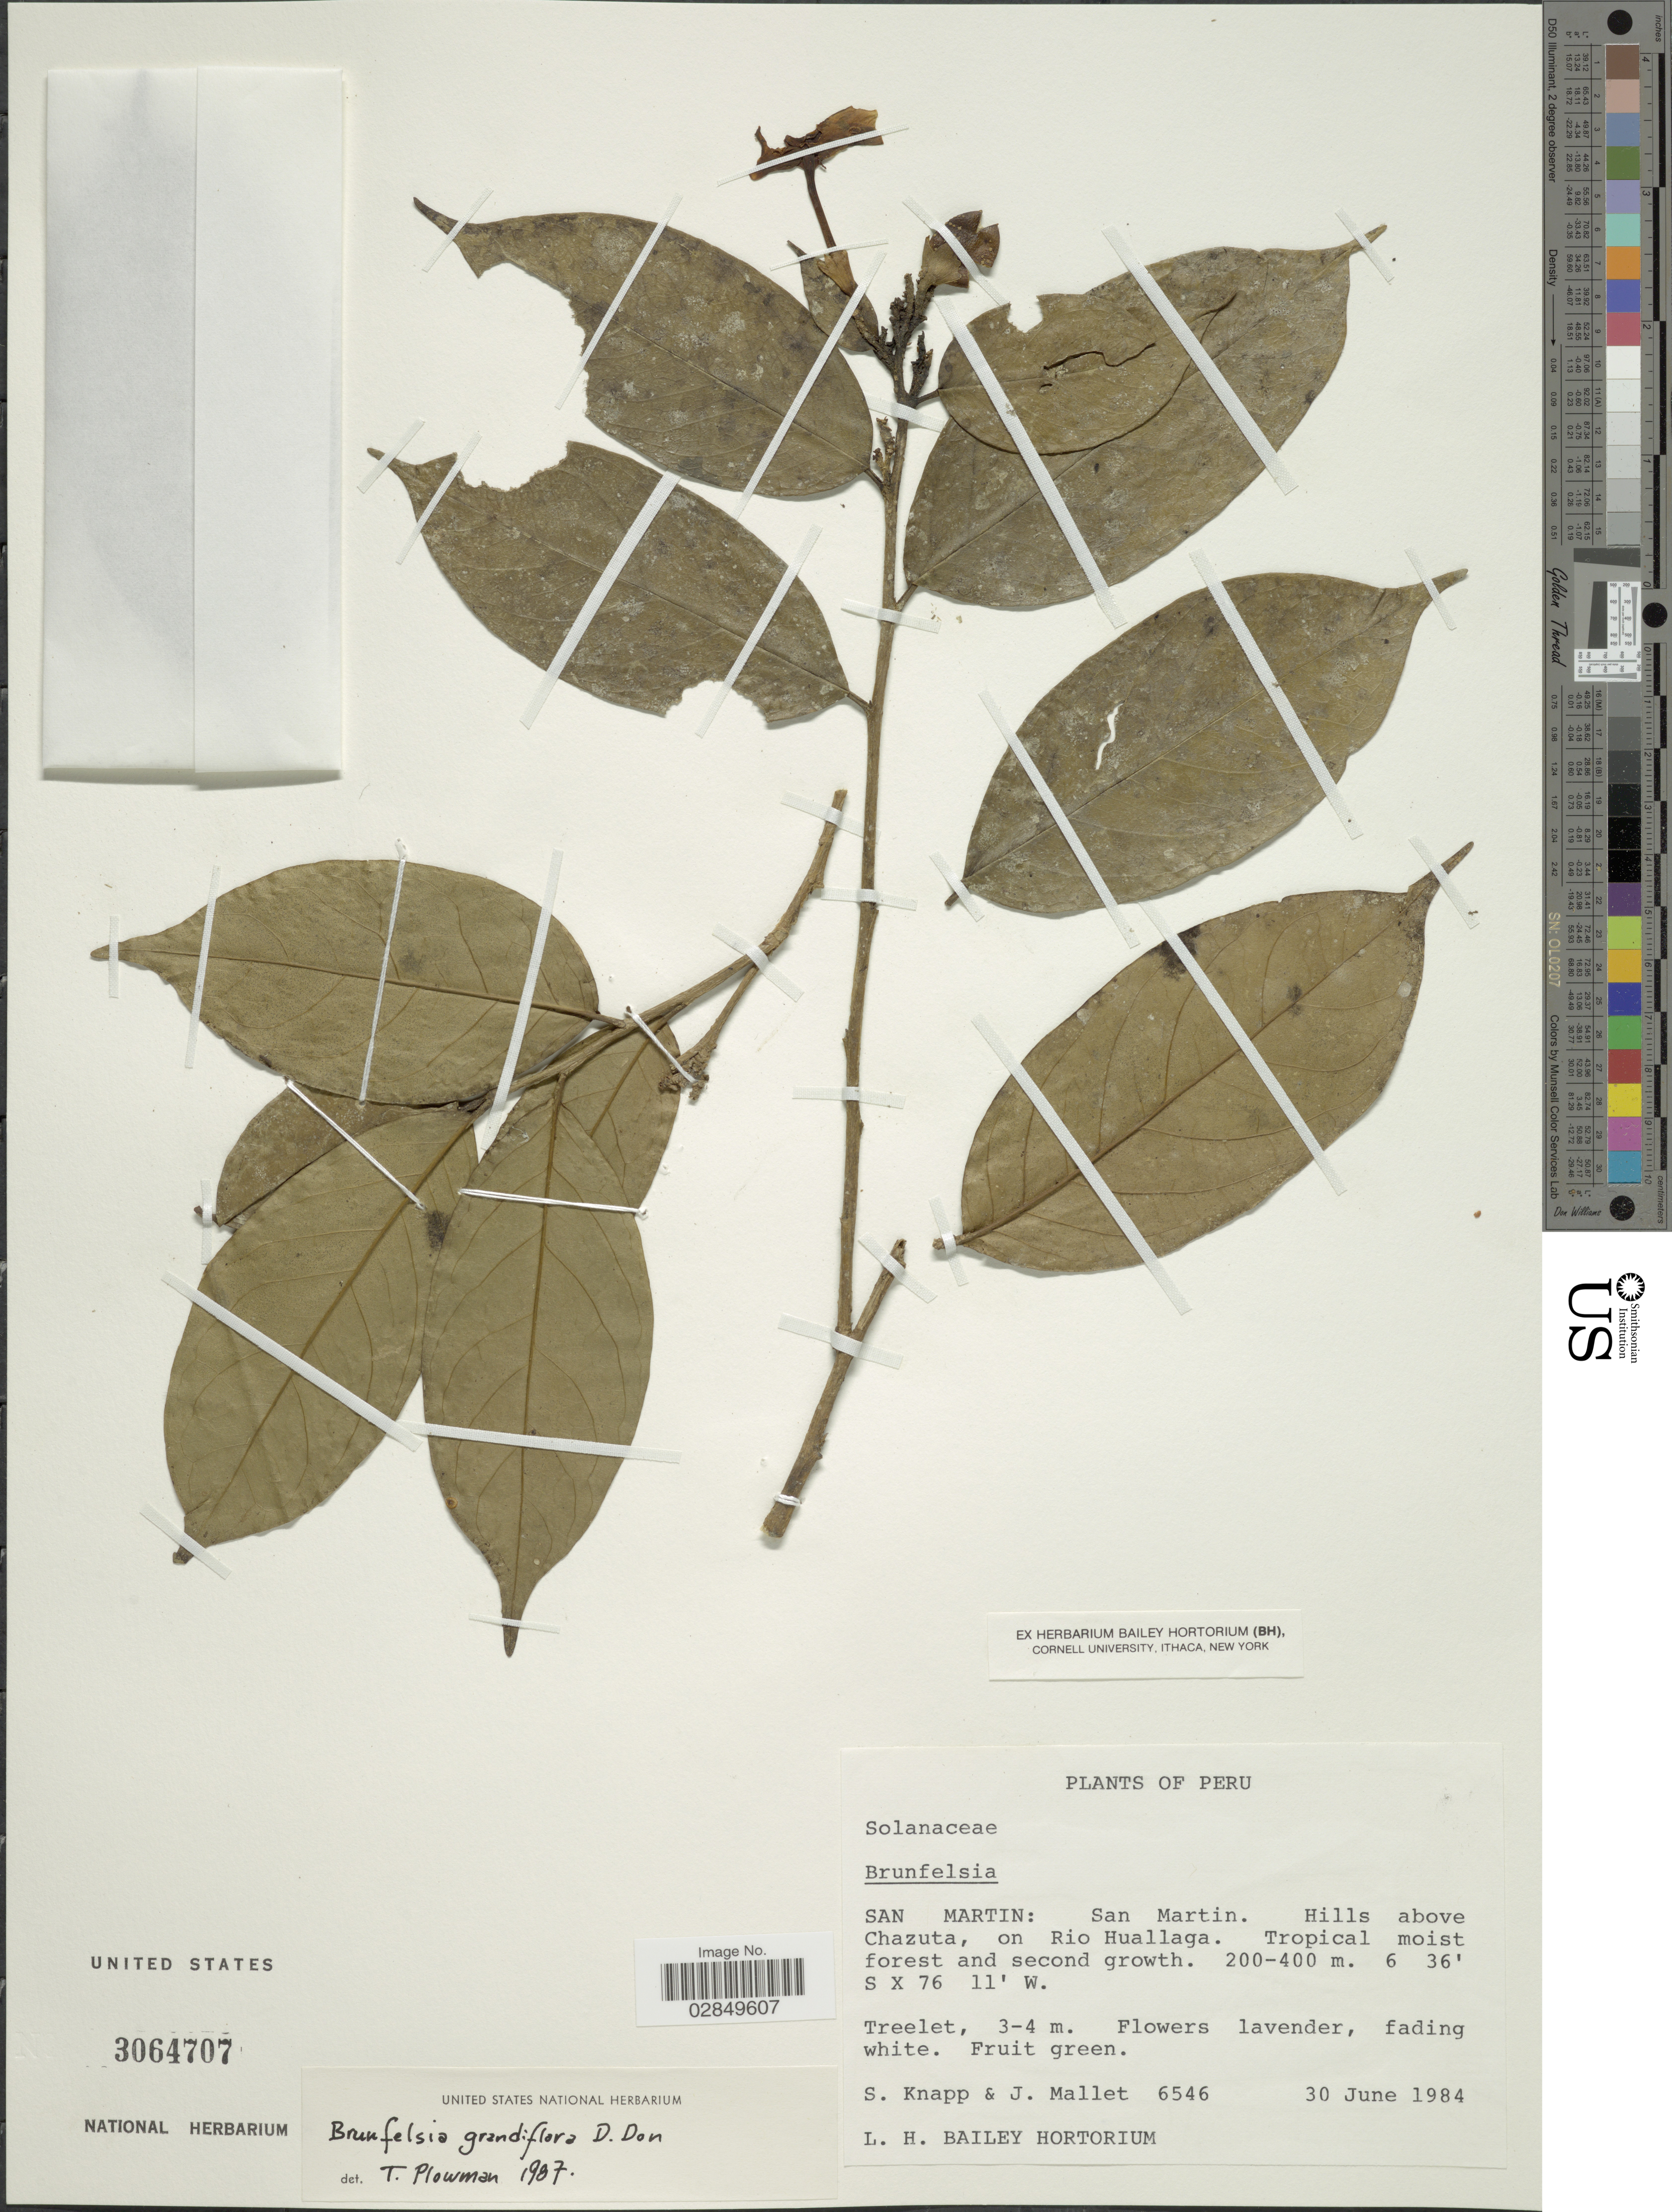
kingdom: Plantae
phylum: Tracheophyta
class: Magnoliopsida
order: Solanales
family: Solanaceae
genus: Brunfelsia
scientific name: Brunfelsia grandiflora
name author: D. Don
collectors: S. Knapp & J. Mallet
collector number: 6546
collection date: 1984-06-30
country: Peru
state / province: San Martín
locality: Hills above Chazuta, on Rio Huallaga.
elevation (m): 200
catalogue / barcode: US 3064707